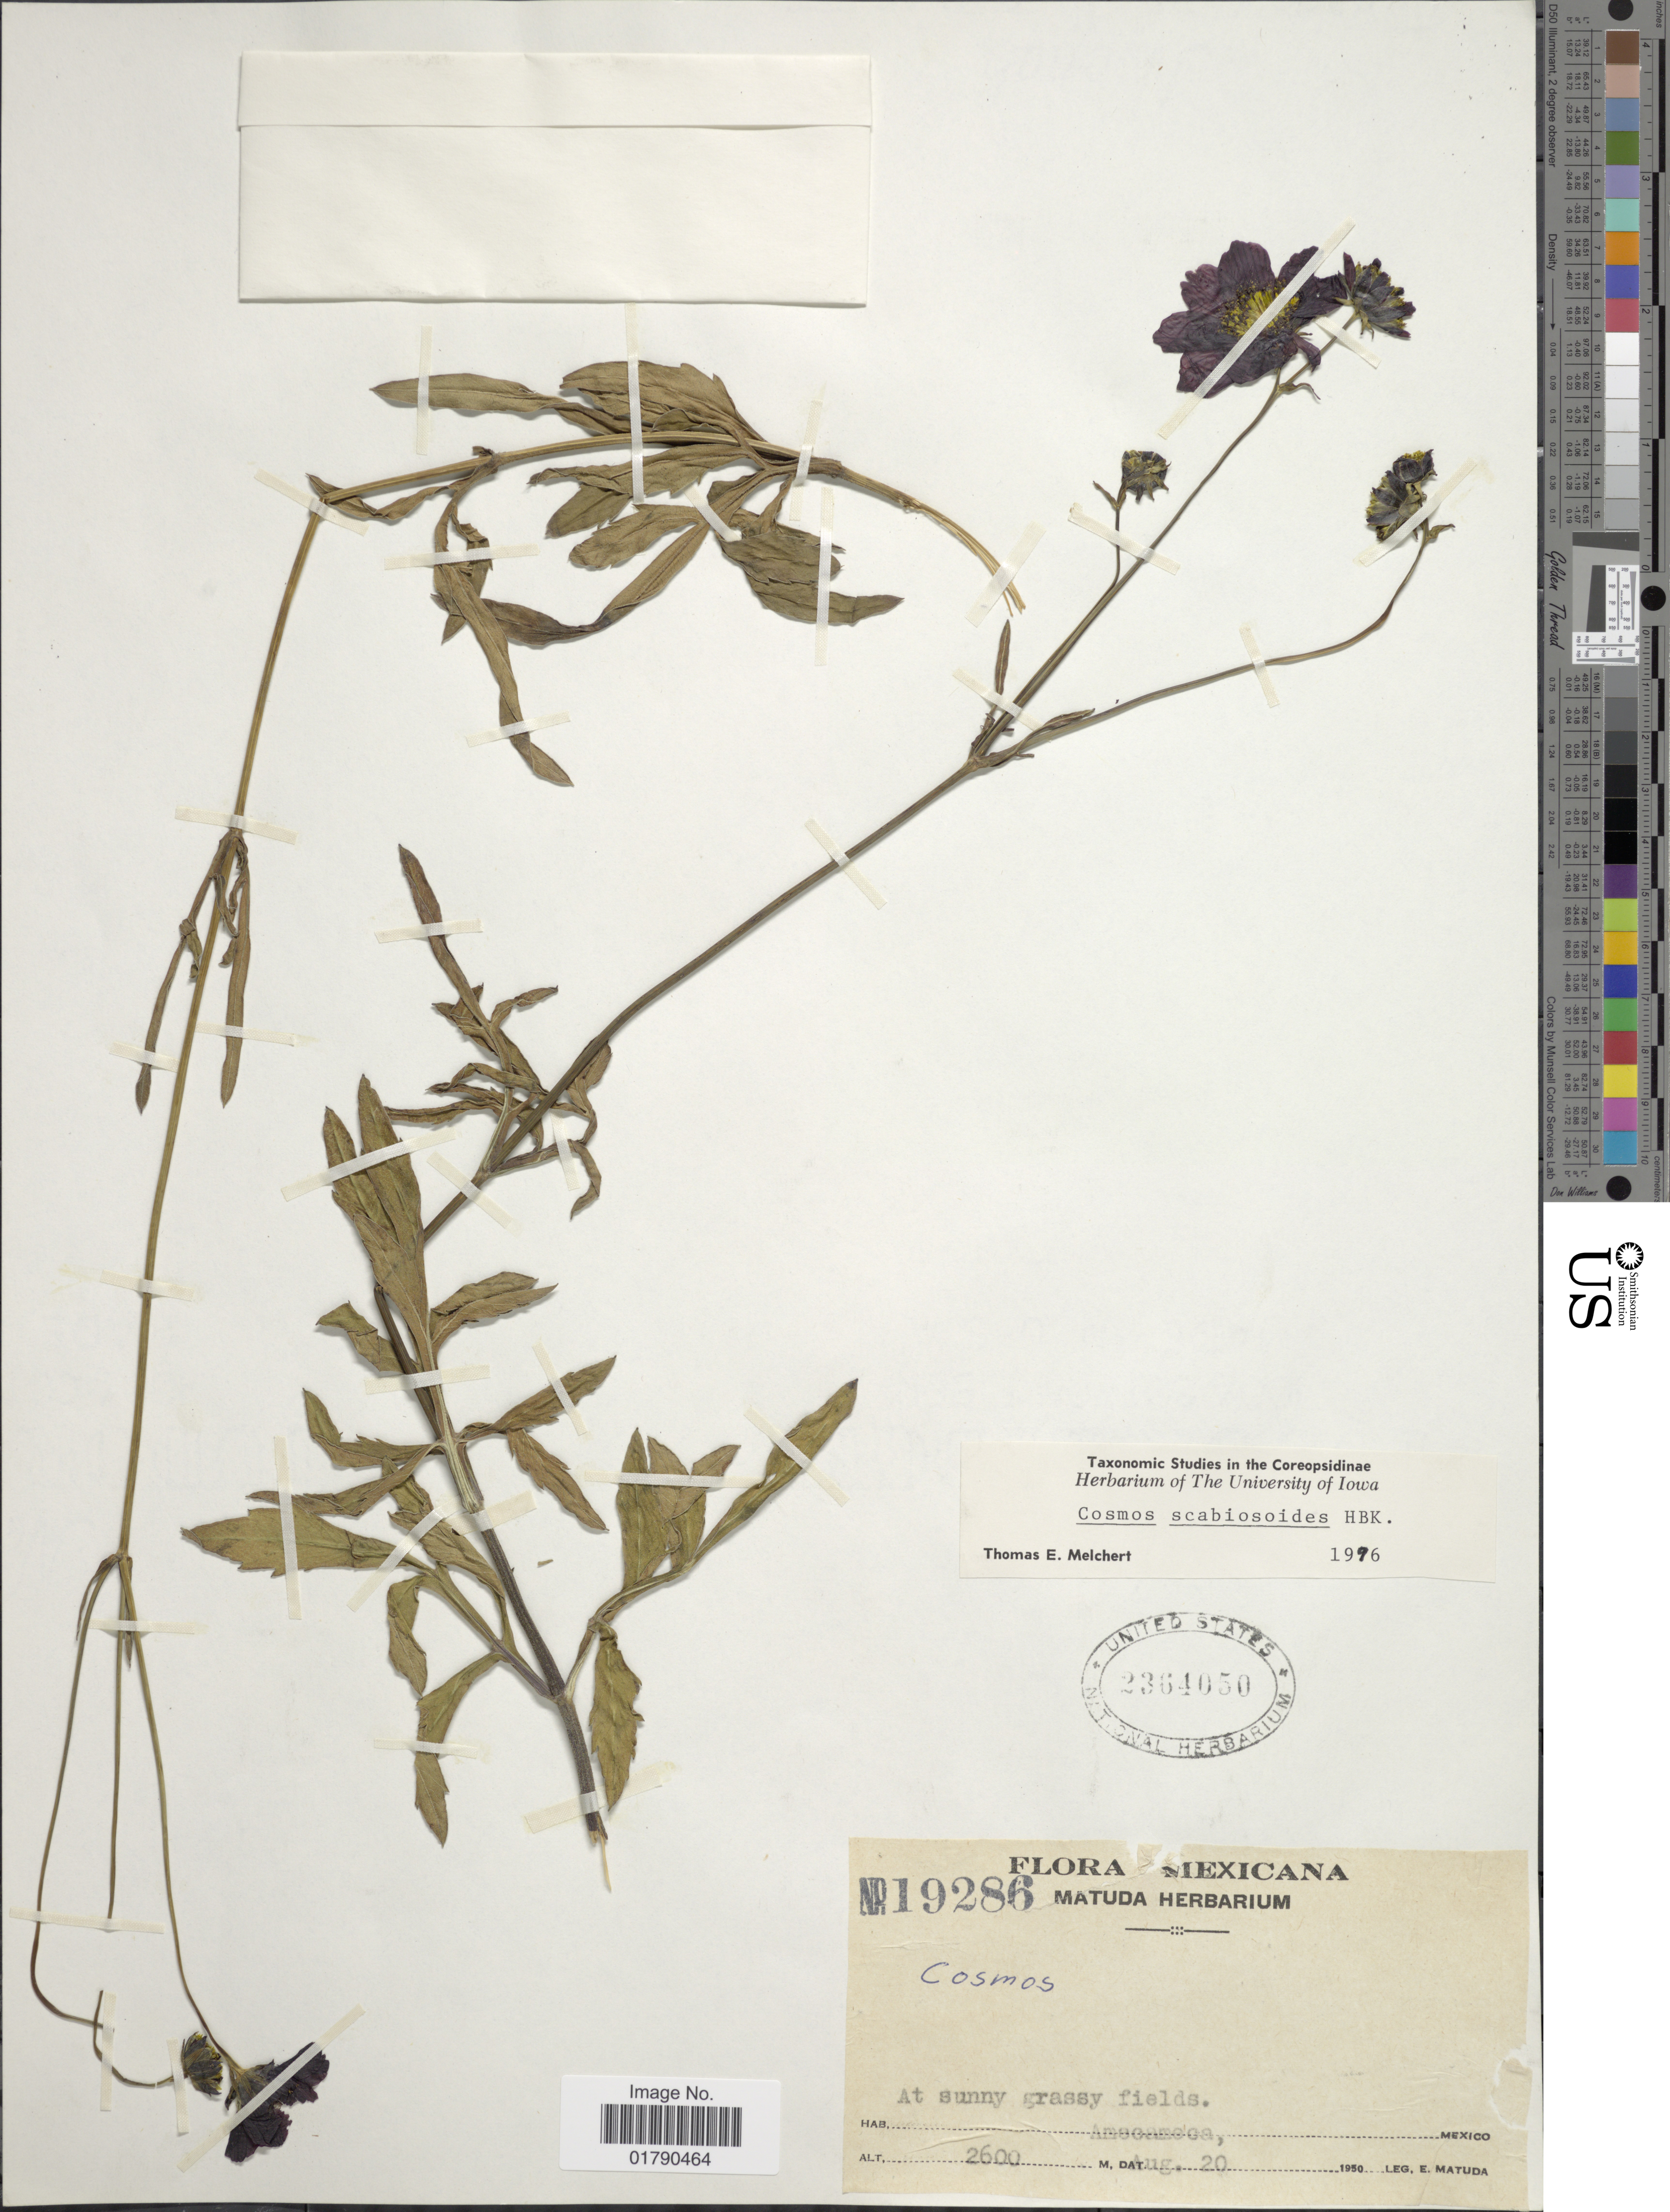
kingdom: Plantae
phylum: Tracheophyta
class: Magnoliopsida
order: Asterales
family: Asteraceae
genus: Cosmos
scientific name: Cosmos scabiosoides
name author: Kunth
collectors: E. Matuda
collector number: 19286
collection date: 1950-08-20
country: Mexico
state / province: México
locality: Amecameca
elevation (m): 2600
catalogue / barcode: US 2364050